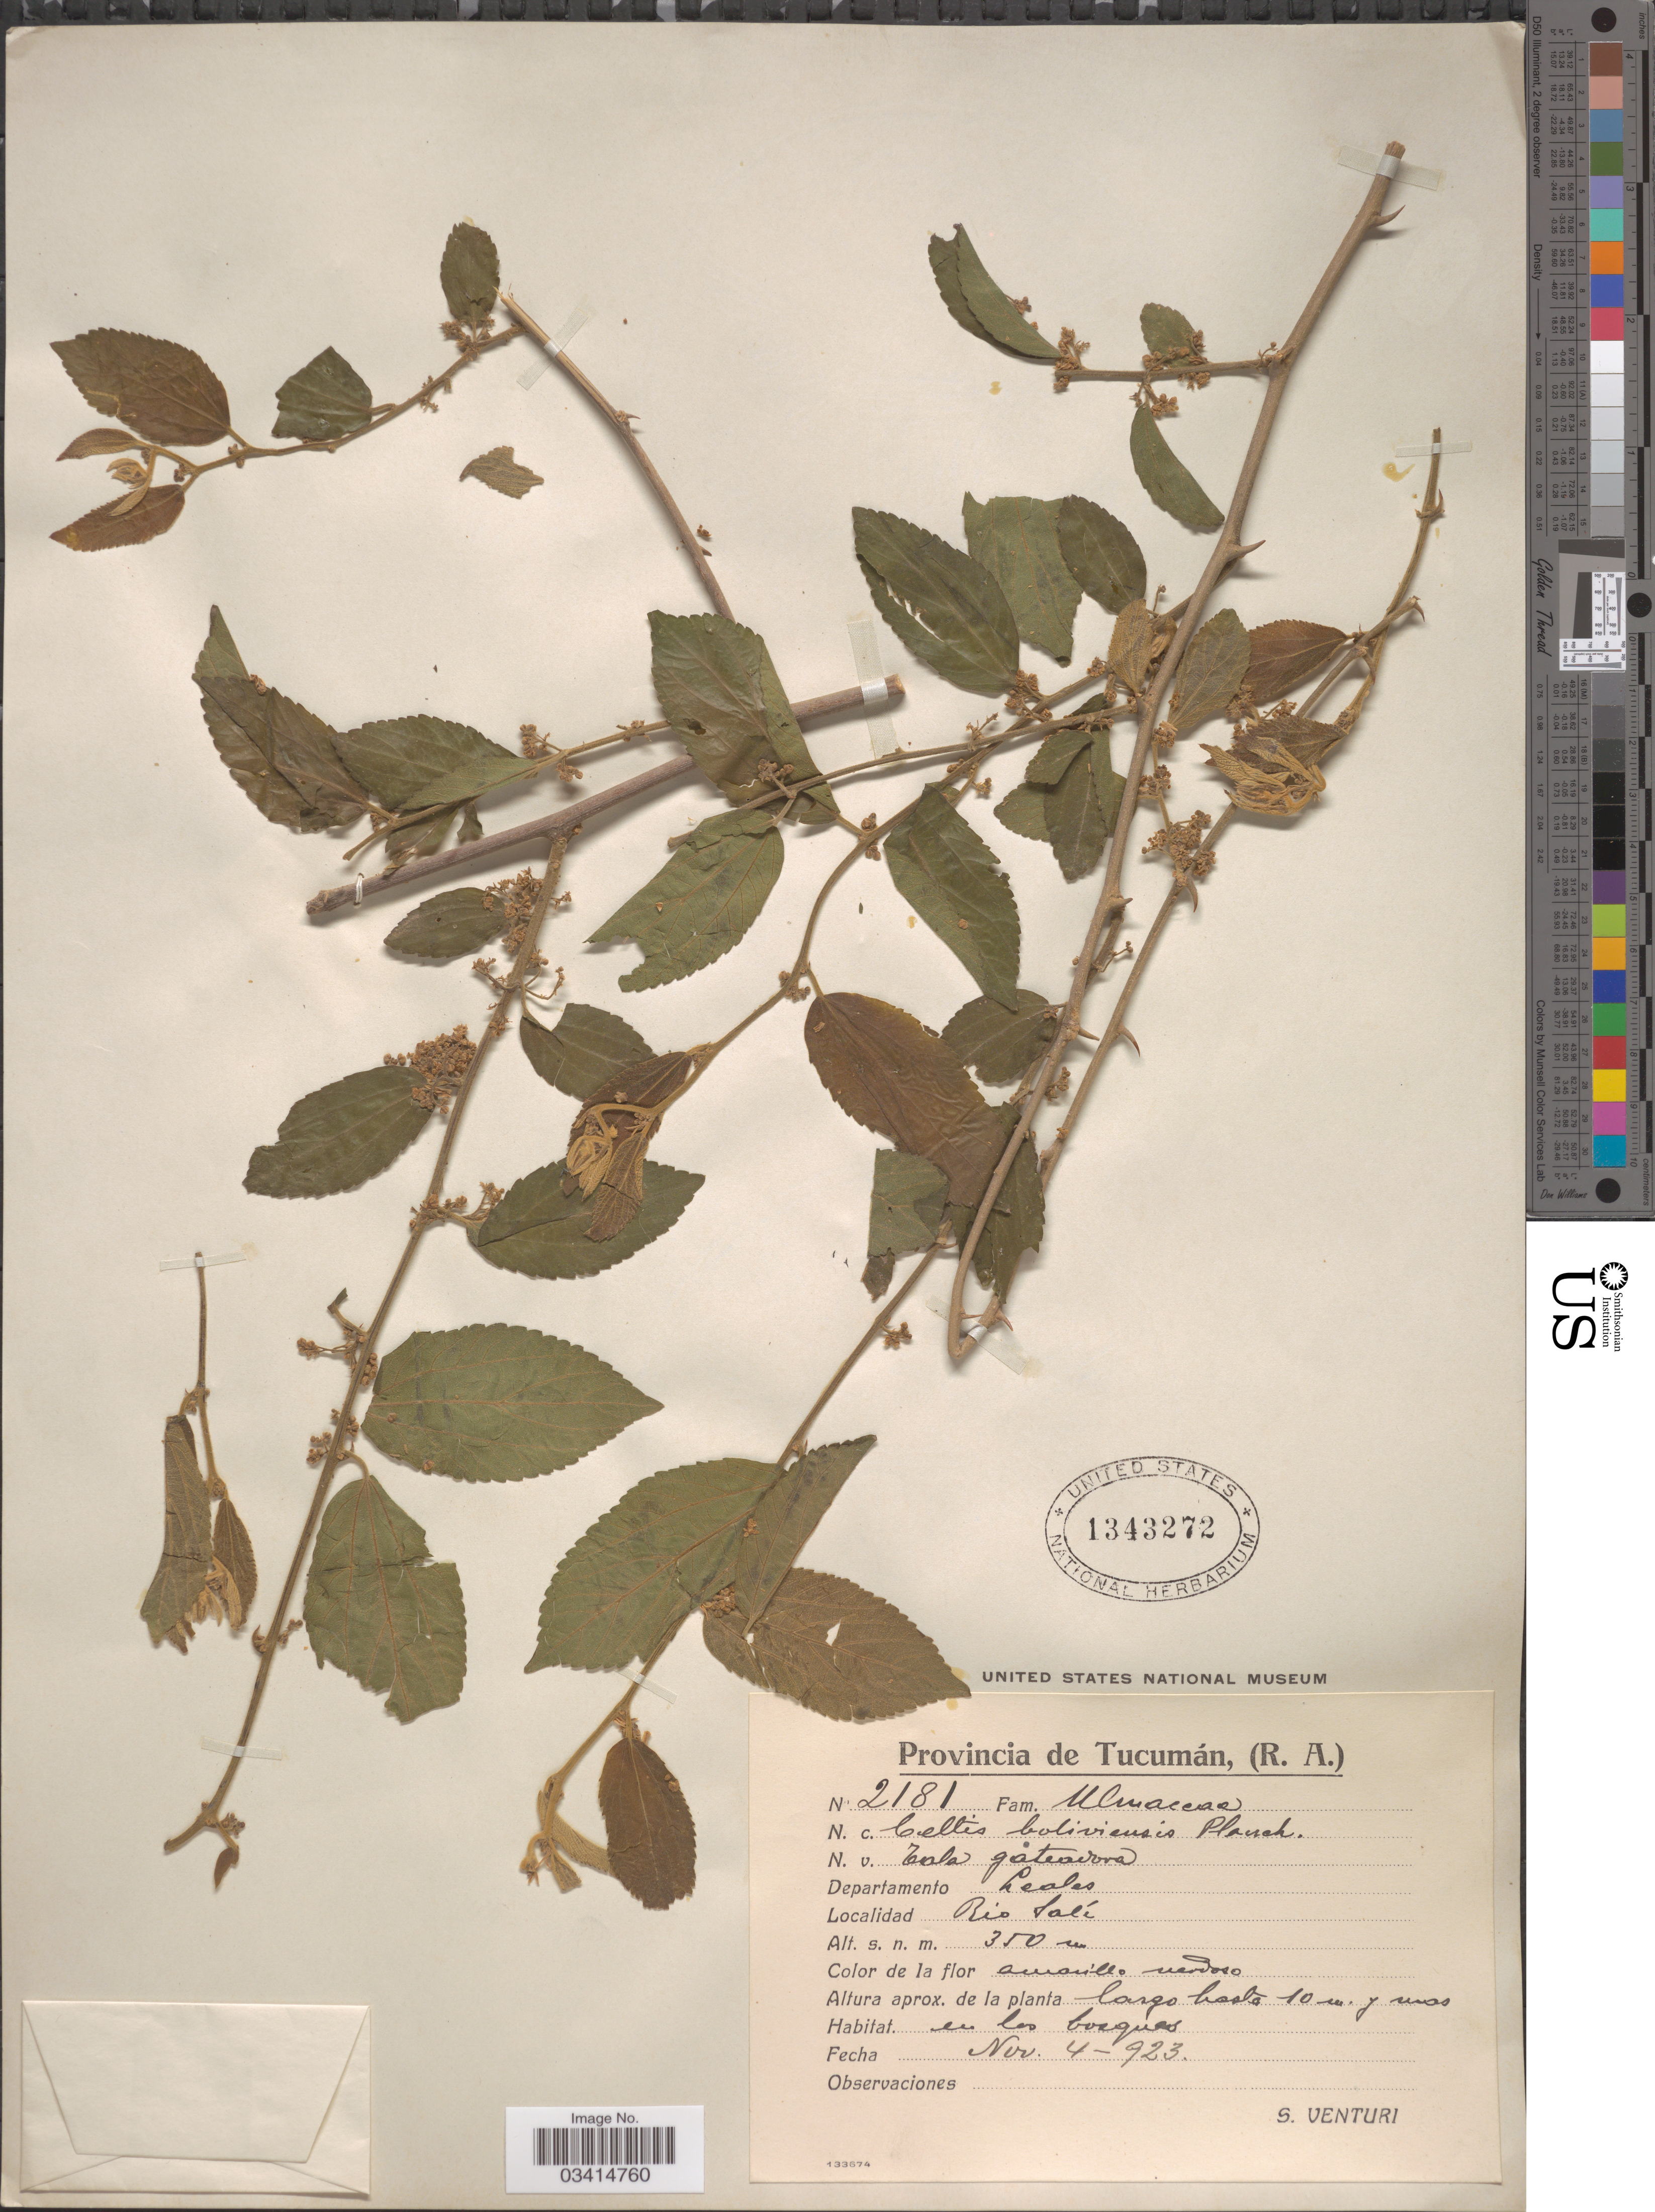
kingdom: Plantae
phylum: Tracheophyta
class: Magnoliopsida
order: Rosales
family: Cannabaceae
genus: Celtis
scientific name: Celtis boliviensis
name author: Planch.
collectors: S. Venturi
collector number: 2181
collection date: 1923-11-04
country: Argentina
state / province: Tucuman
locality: Departamento Leoles. Rio Salí.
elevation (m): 350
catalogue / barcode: US 1343272